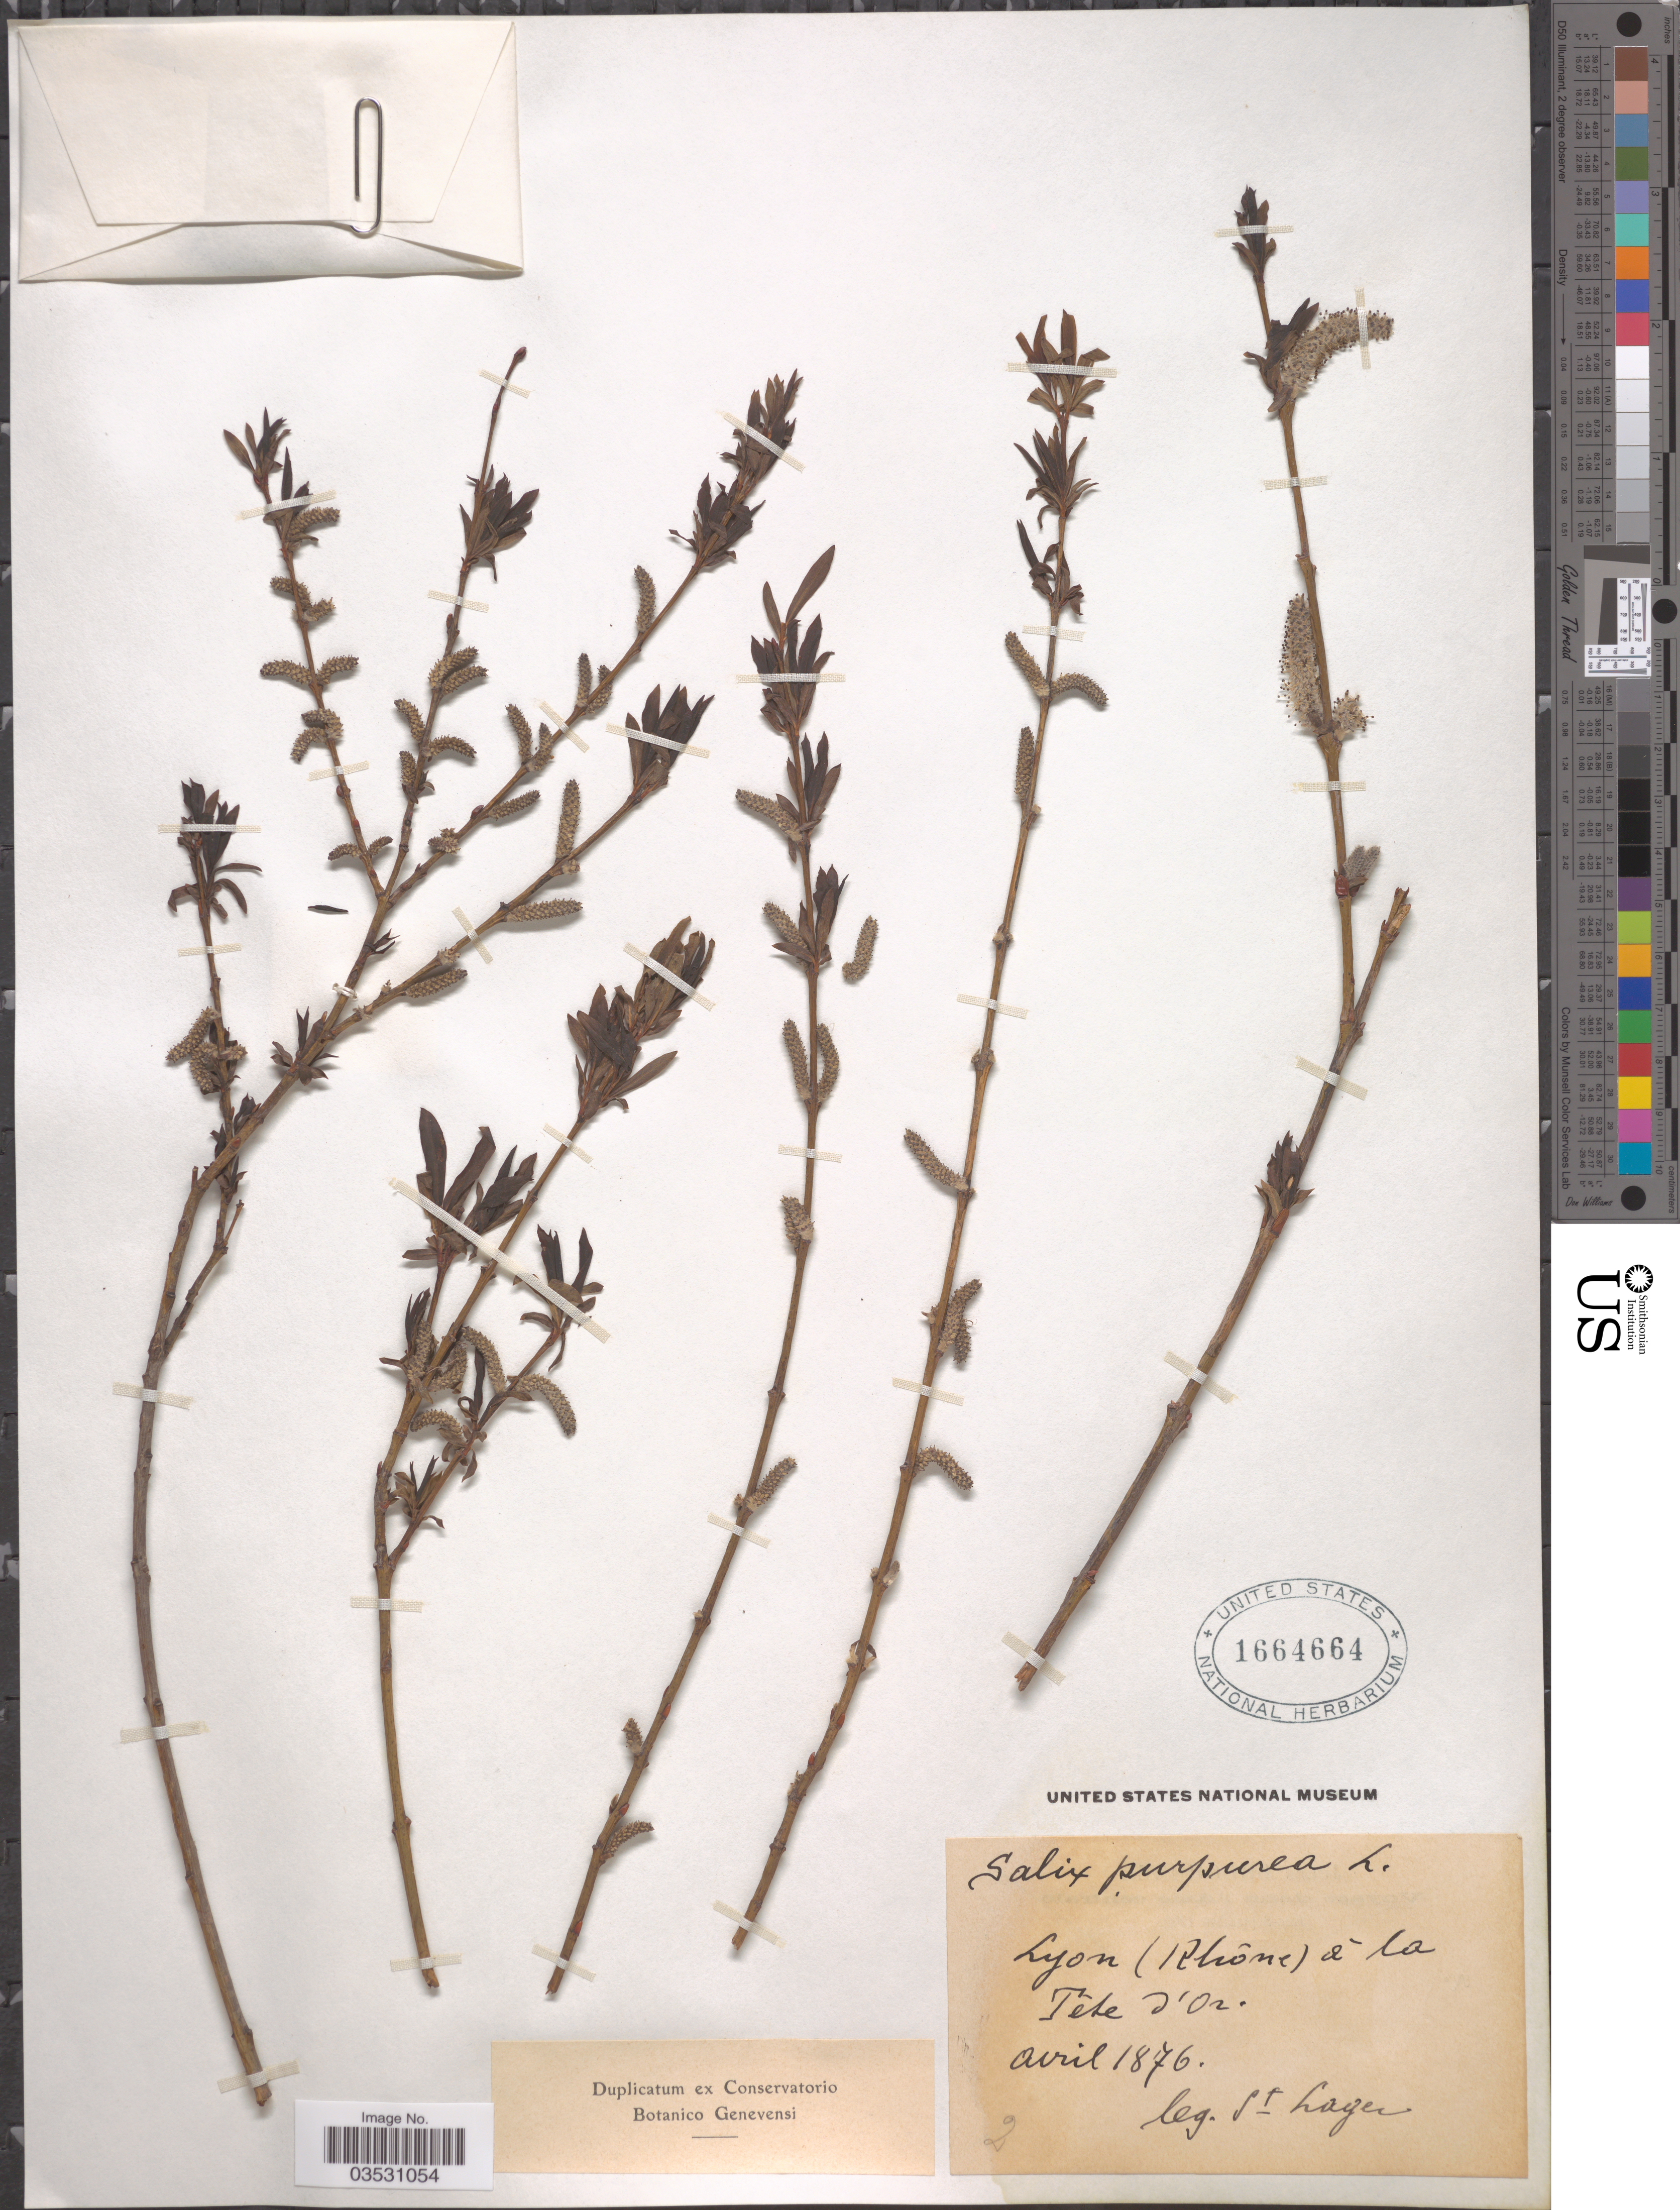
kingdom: Plantae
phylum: Tracheophyta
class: Magnoliopsida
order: Malpighiales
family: Salicaceae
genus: Salix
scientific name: Salix purpurea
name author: L.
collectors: S. Lager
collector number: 2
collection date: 1876-04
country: France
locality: Lyon (Rhône) á la Tête d'Or.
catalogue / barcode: US 1664664